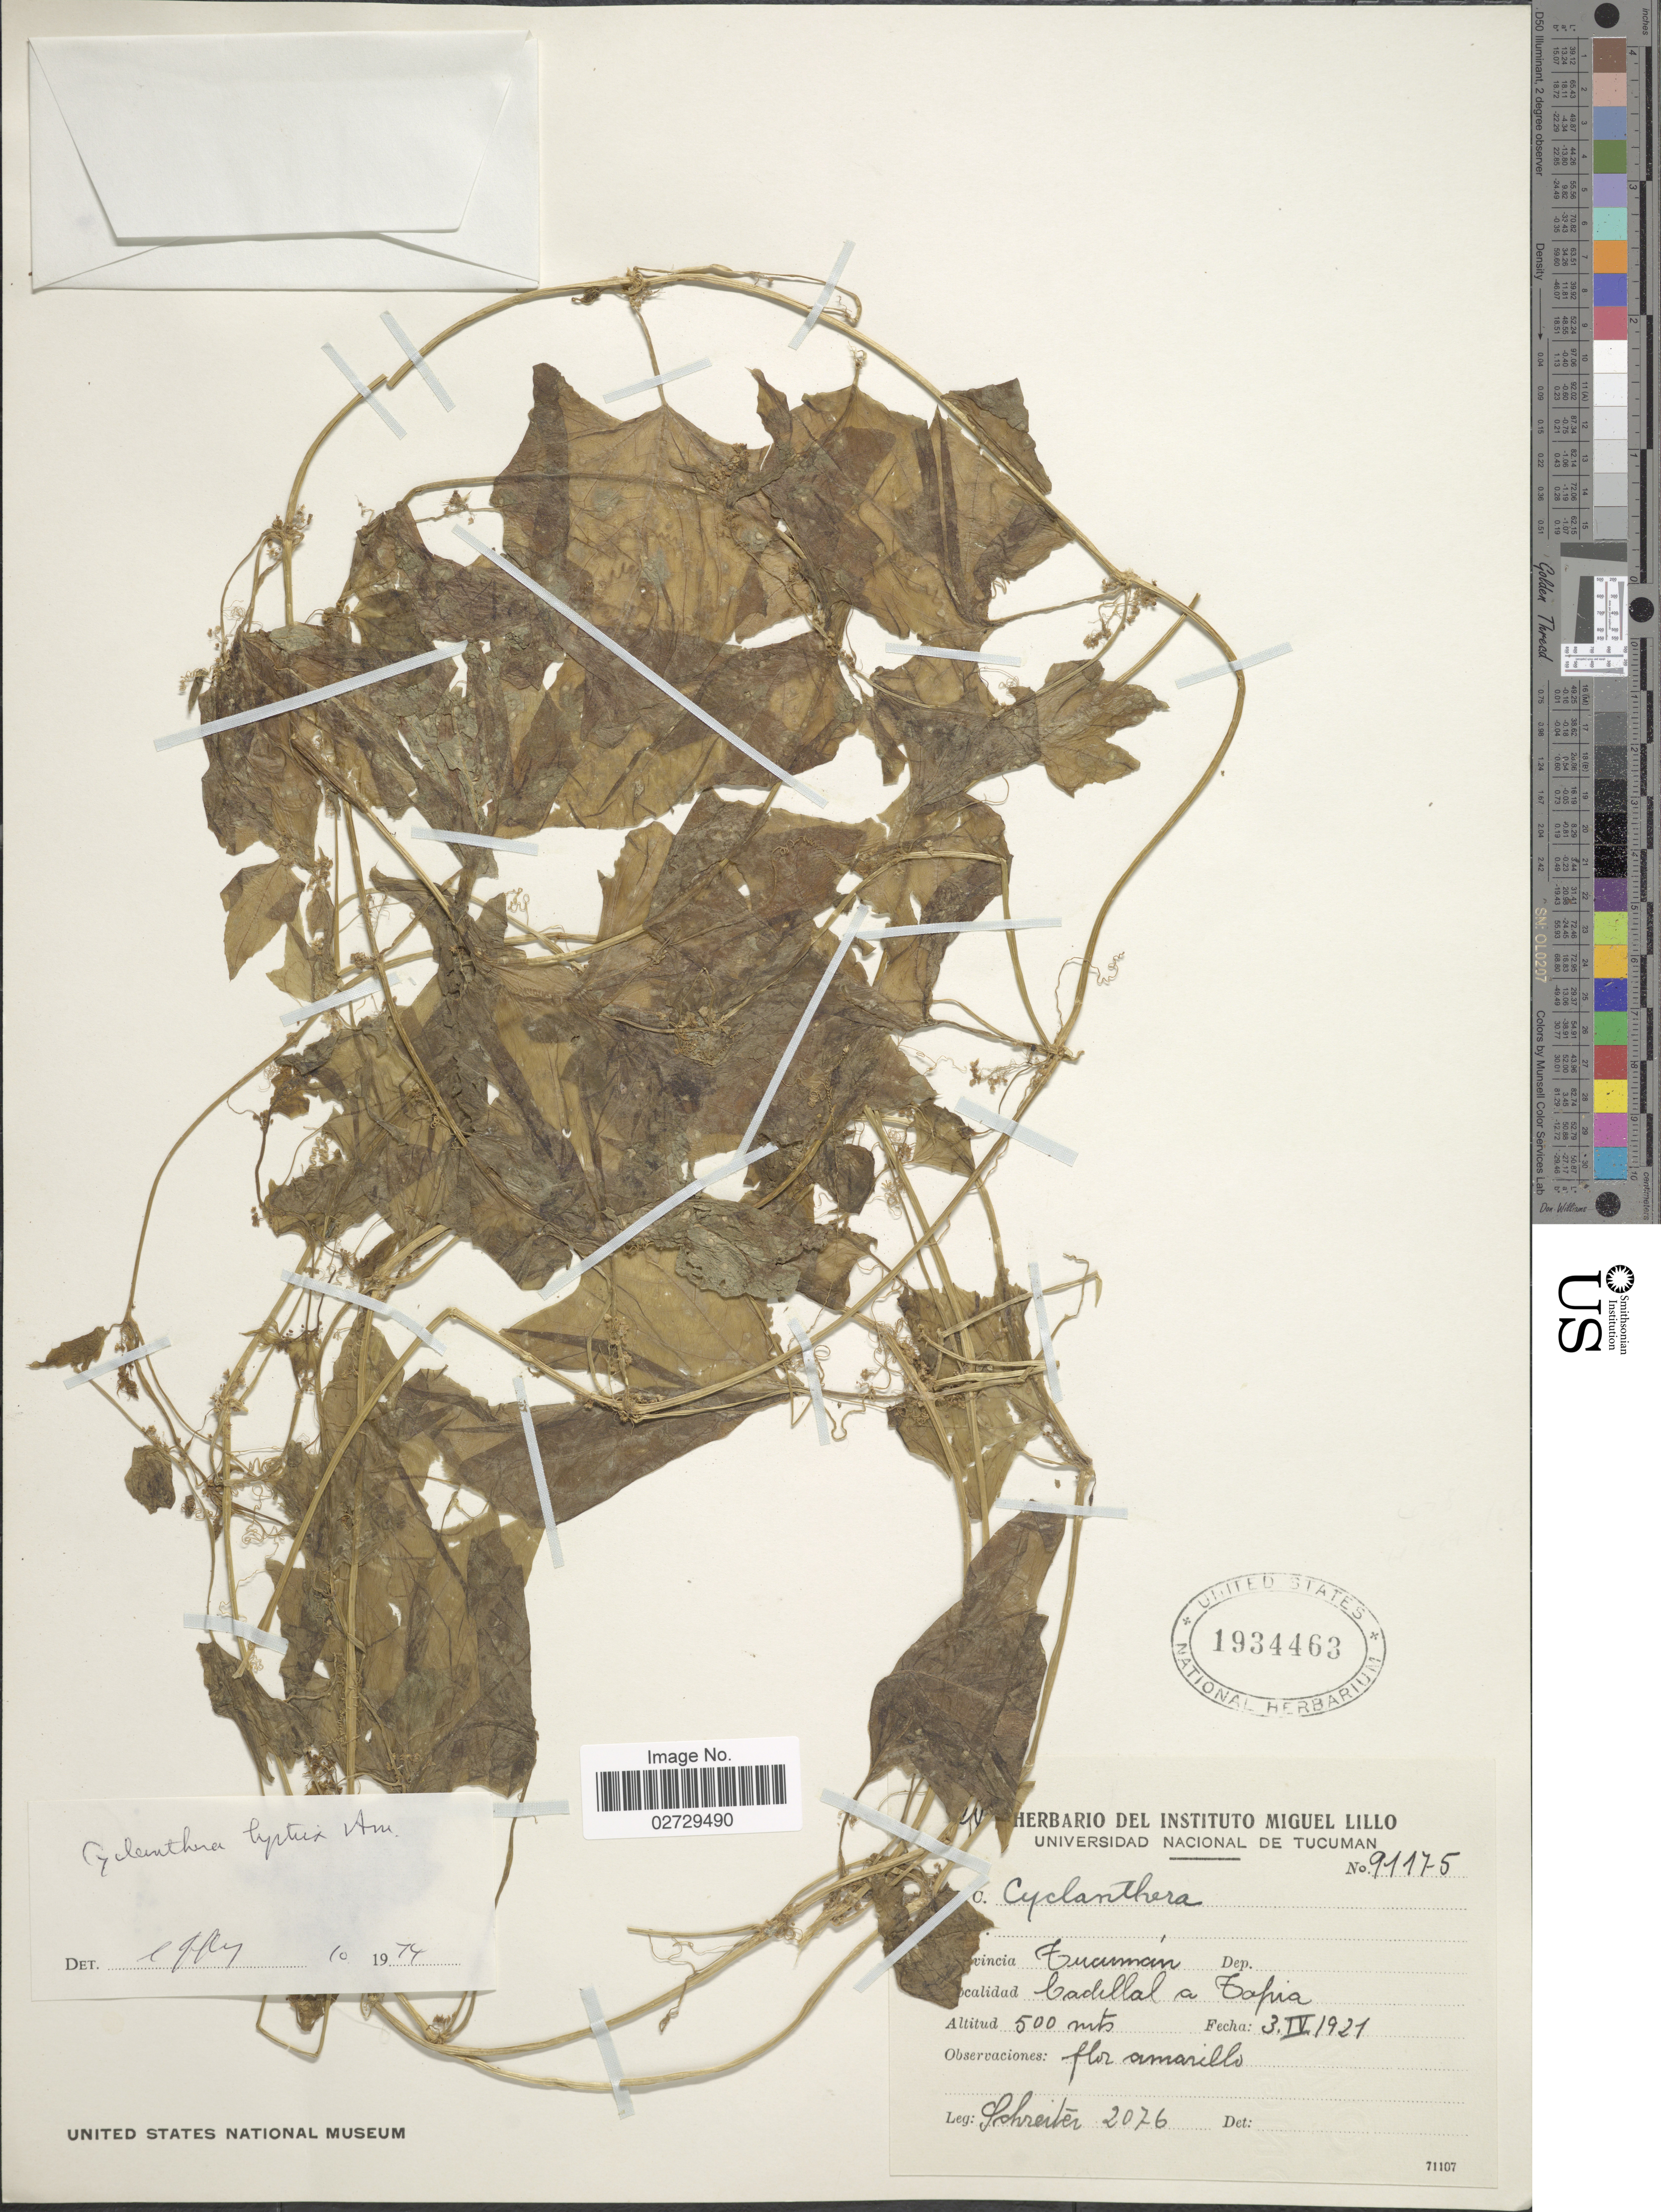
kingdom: Plantae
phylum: Tracheophyta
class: Magnoliopsida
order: Cucurbitales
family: Cucurbitaceae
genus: Cyclanthera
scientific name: Cyclanthera hystrix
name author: (Gillies) Arn.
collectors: -. Schreiter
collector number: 2076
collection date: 1921-04-03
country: Argentina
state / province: Tucuman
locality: Cadillal a Tapia.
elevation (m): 500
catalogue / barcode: US 1934463